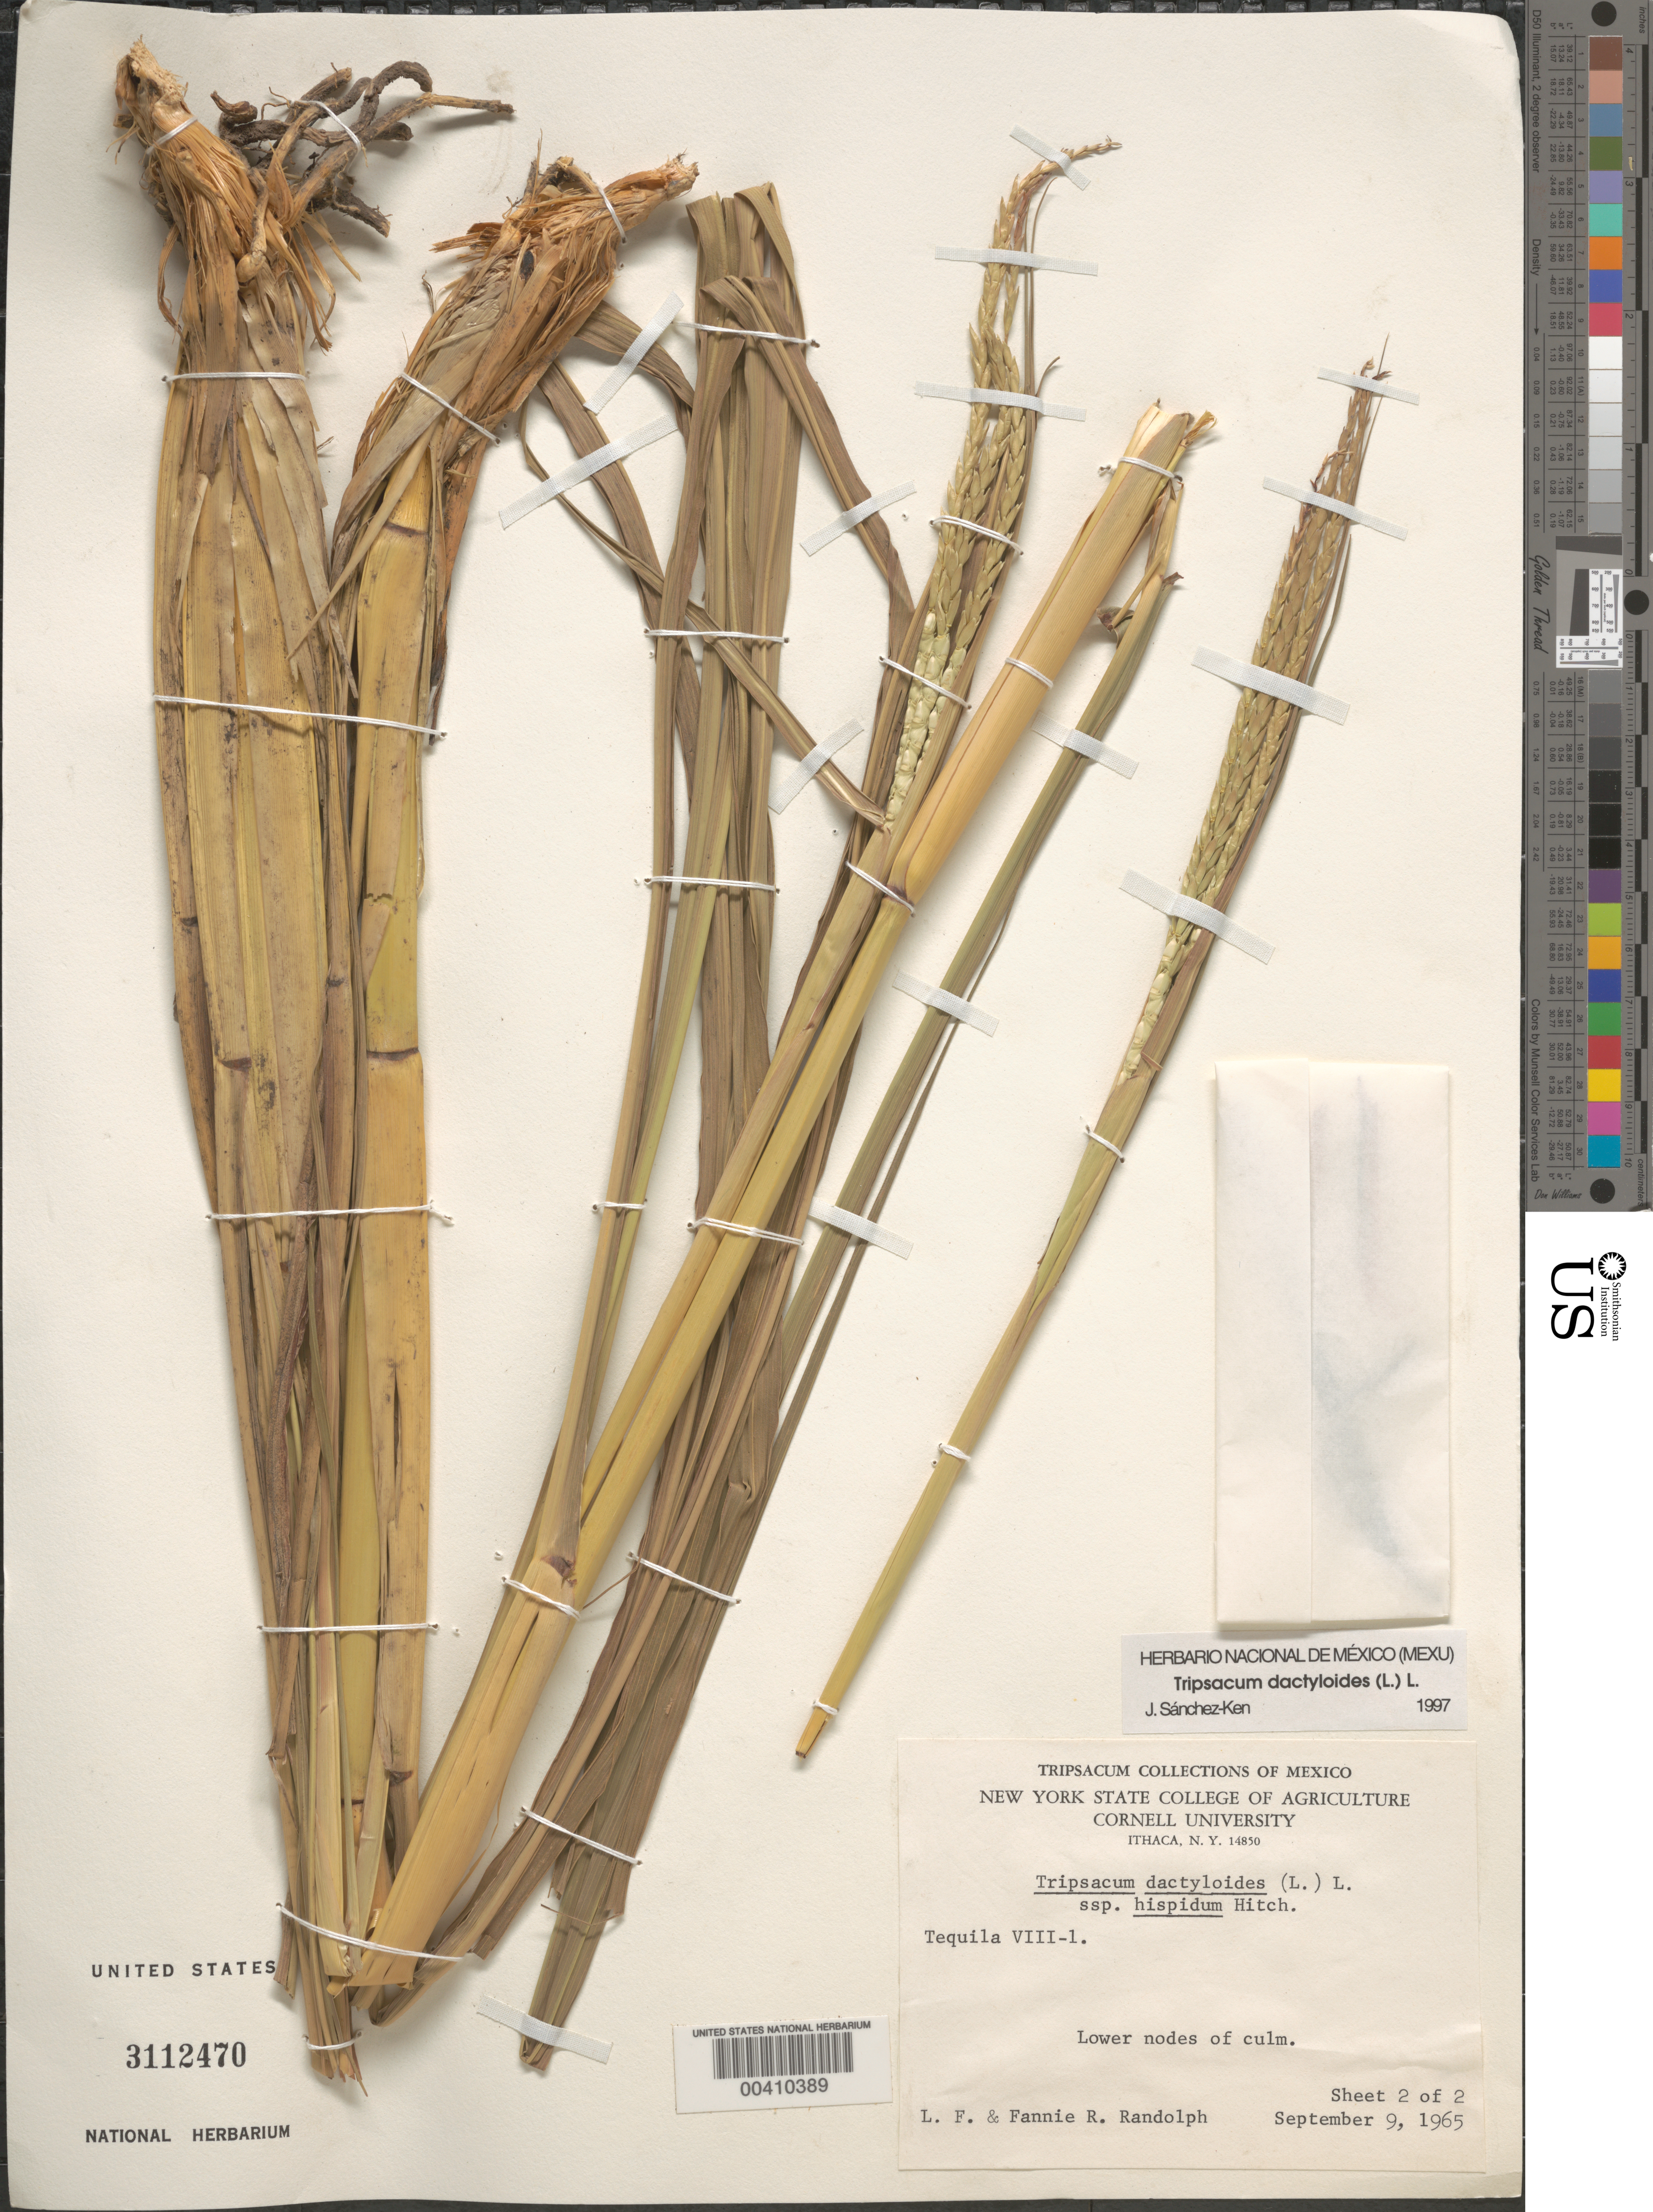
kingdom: Plantae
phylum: Tracheophyta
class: Liliopsida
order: Poales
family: Poaceae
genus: Tripsacum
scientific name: Tripsacum dactyloides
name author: (L.) L.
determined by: Sánchez-Ken, J. G.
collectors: L. F. Randolph & F. Randolph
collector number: VIII-1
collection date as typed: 9 Sep 1965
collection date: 1965-09-09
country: Mexico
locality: Tequila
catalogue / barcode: US 3112470